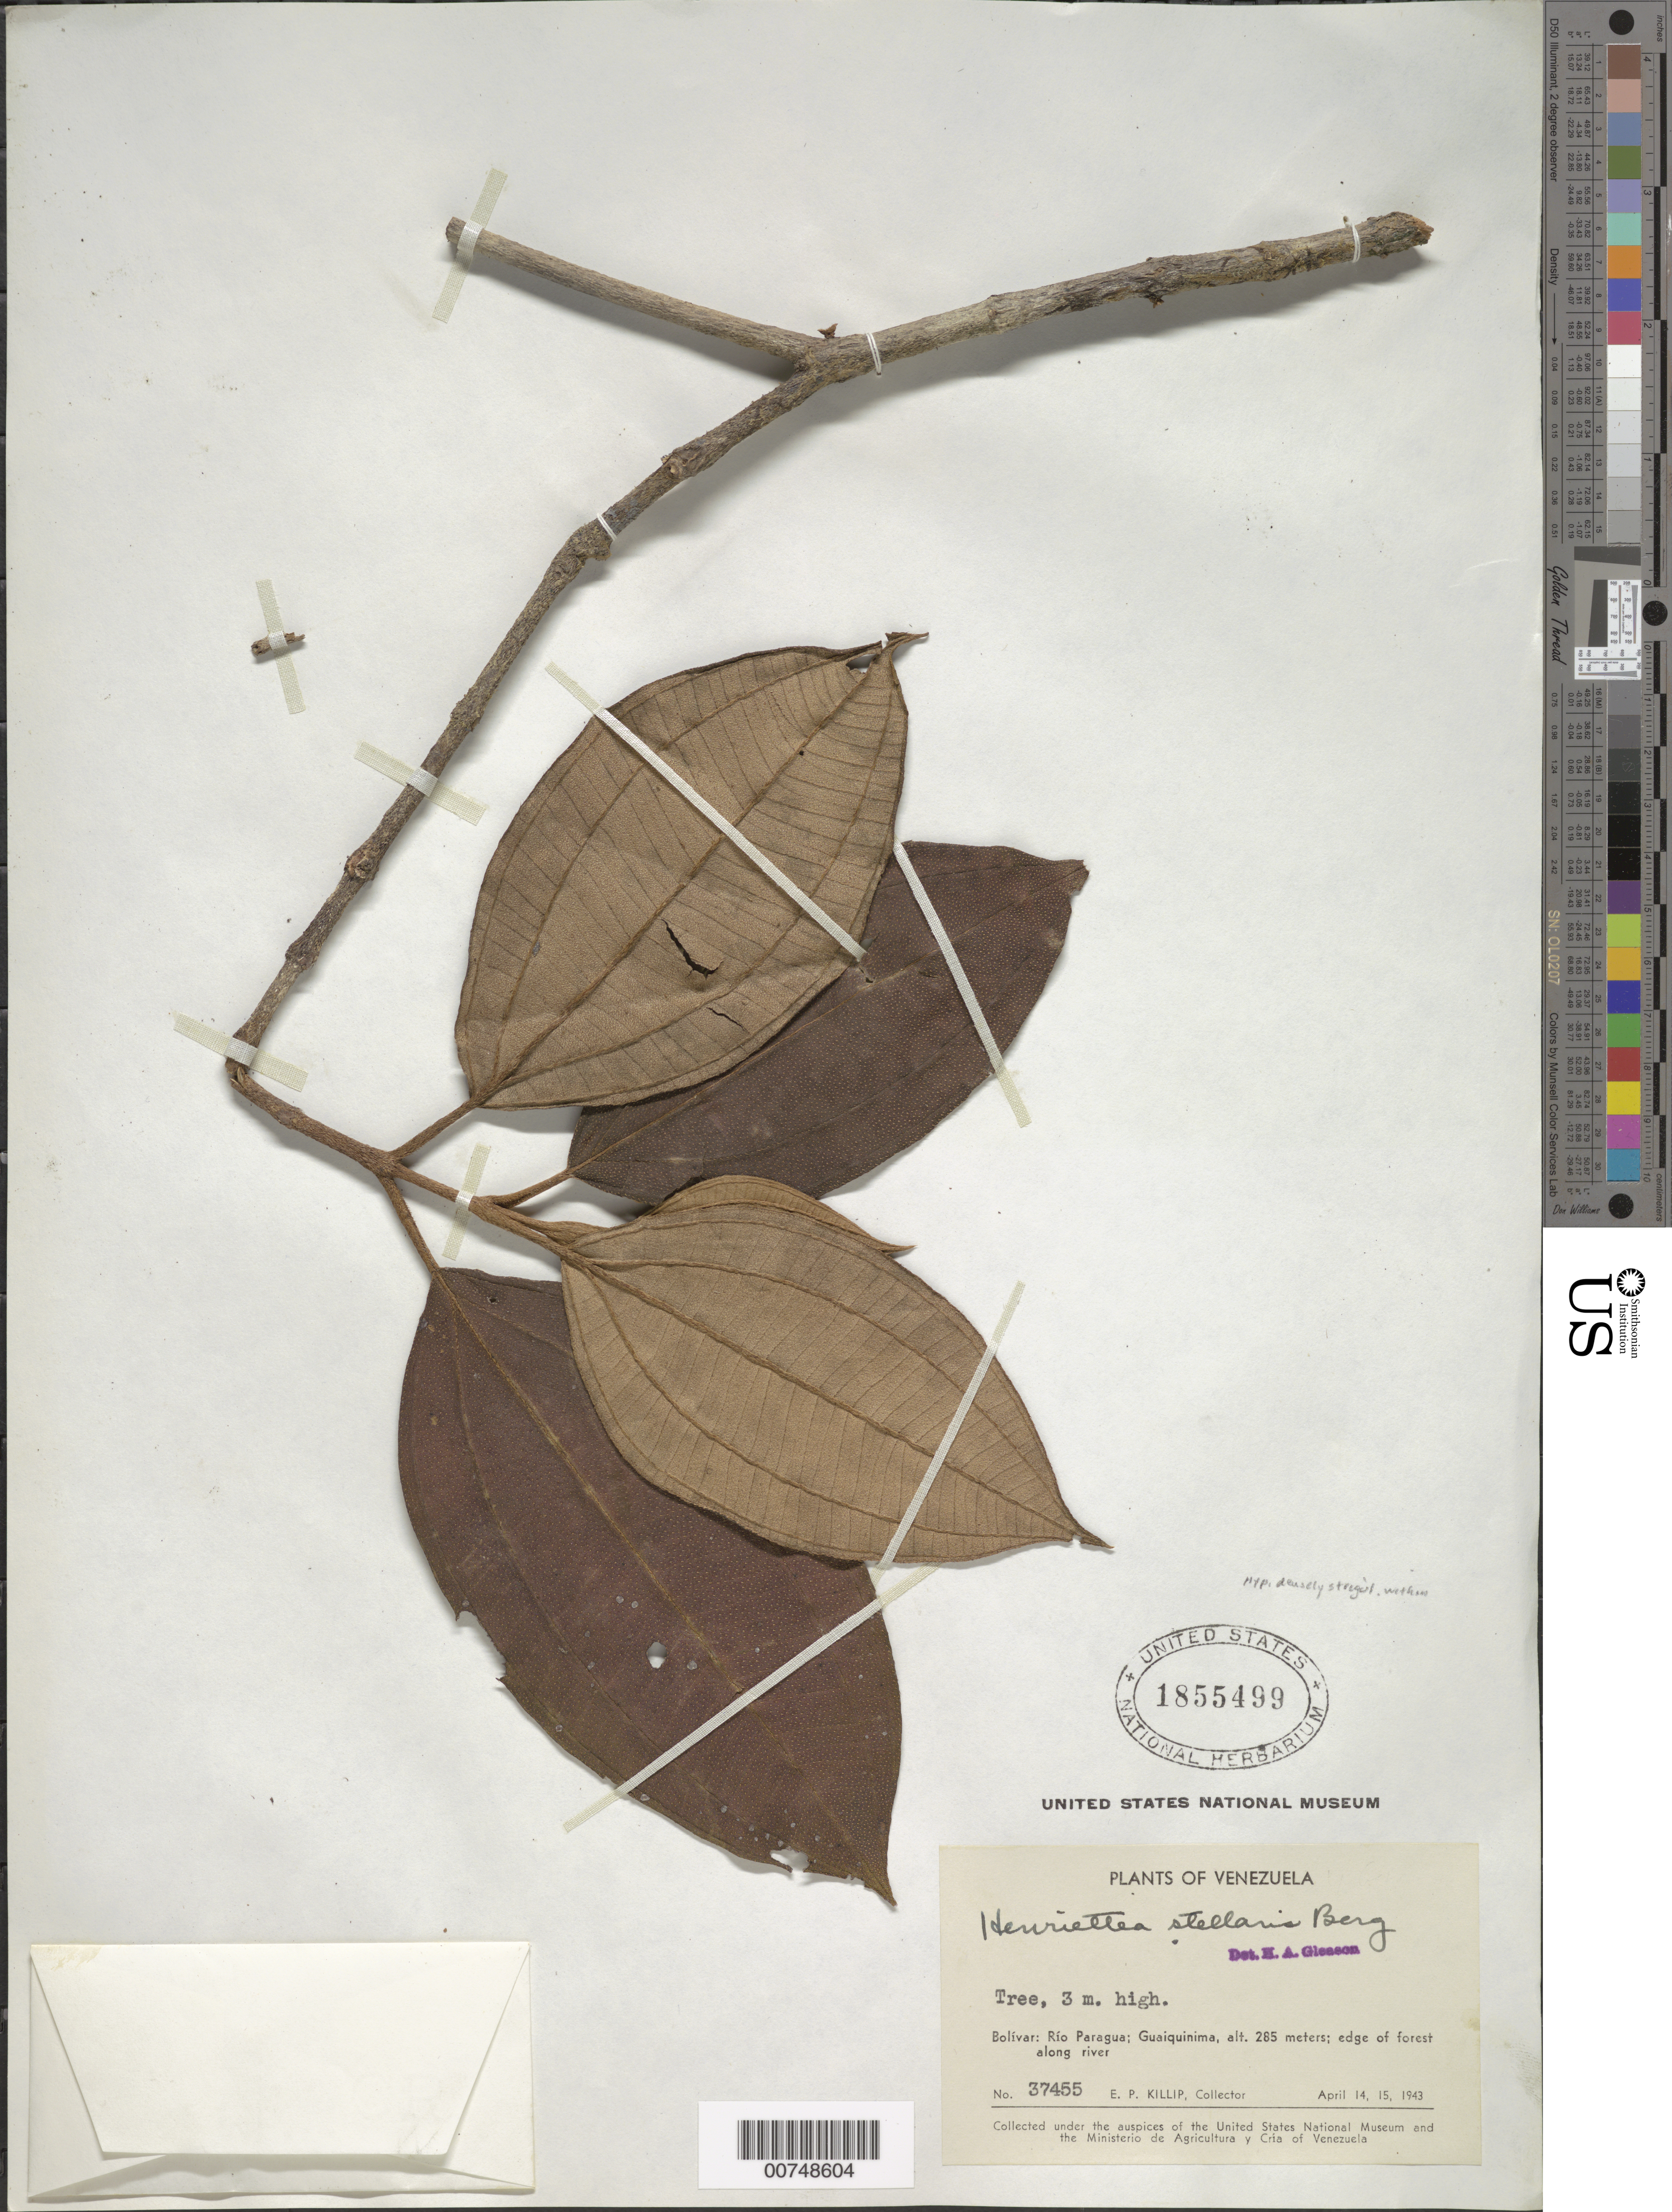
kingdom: Plantae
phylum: Tracheophyta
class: Magnoliopsida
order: Myrtales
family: Melastomataceae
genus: Henriettea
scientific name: Henriettea stellaris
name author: O. Berg ex Triana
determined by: Gleason, H. A.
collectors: E. P. Killip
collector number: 37455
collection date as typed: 14-Apr-43 to 15-Apr-43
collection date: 1943-04-14/1943-04-15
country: Venezuela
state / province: Bolívar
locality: Guaiquinima, Río Paragua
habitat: Edge of forest along river;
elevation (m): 285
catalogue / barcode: US 1855499